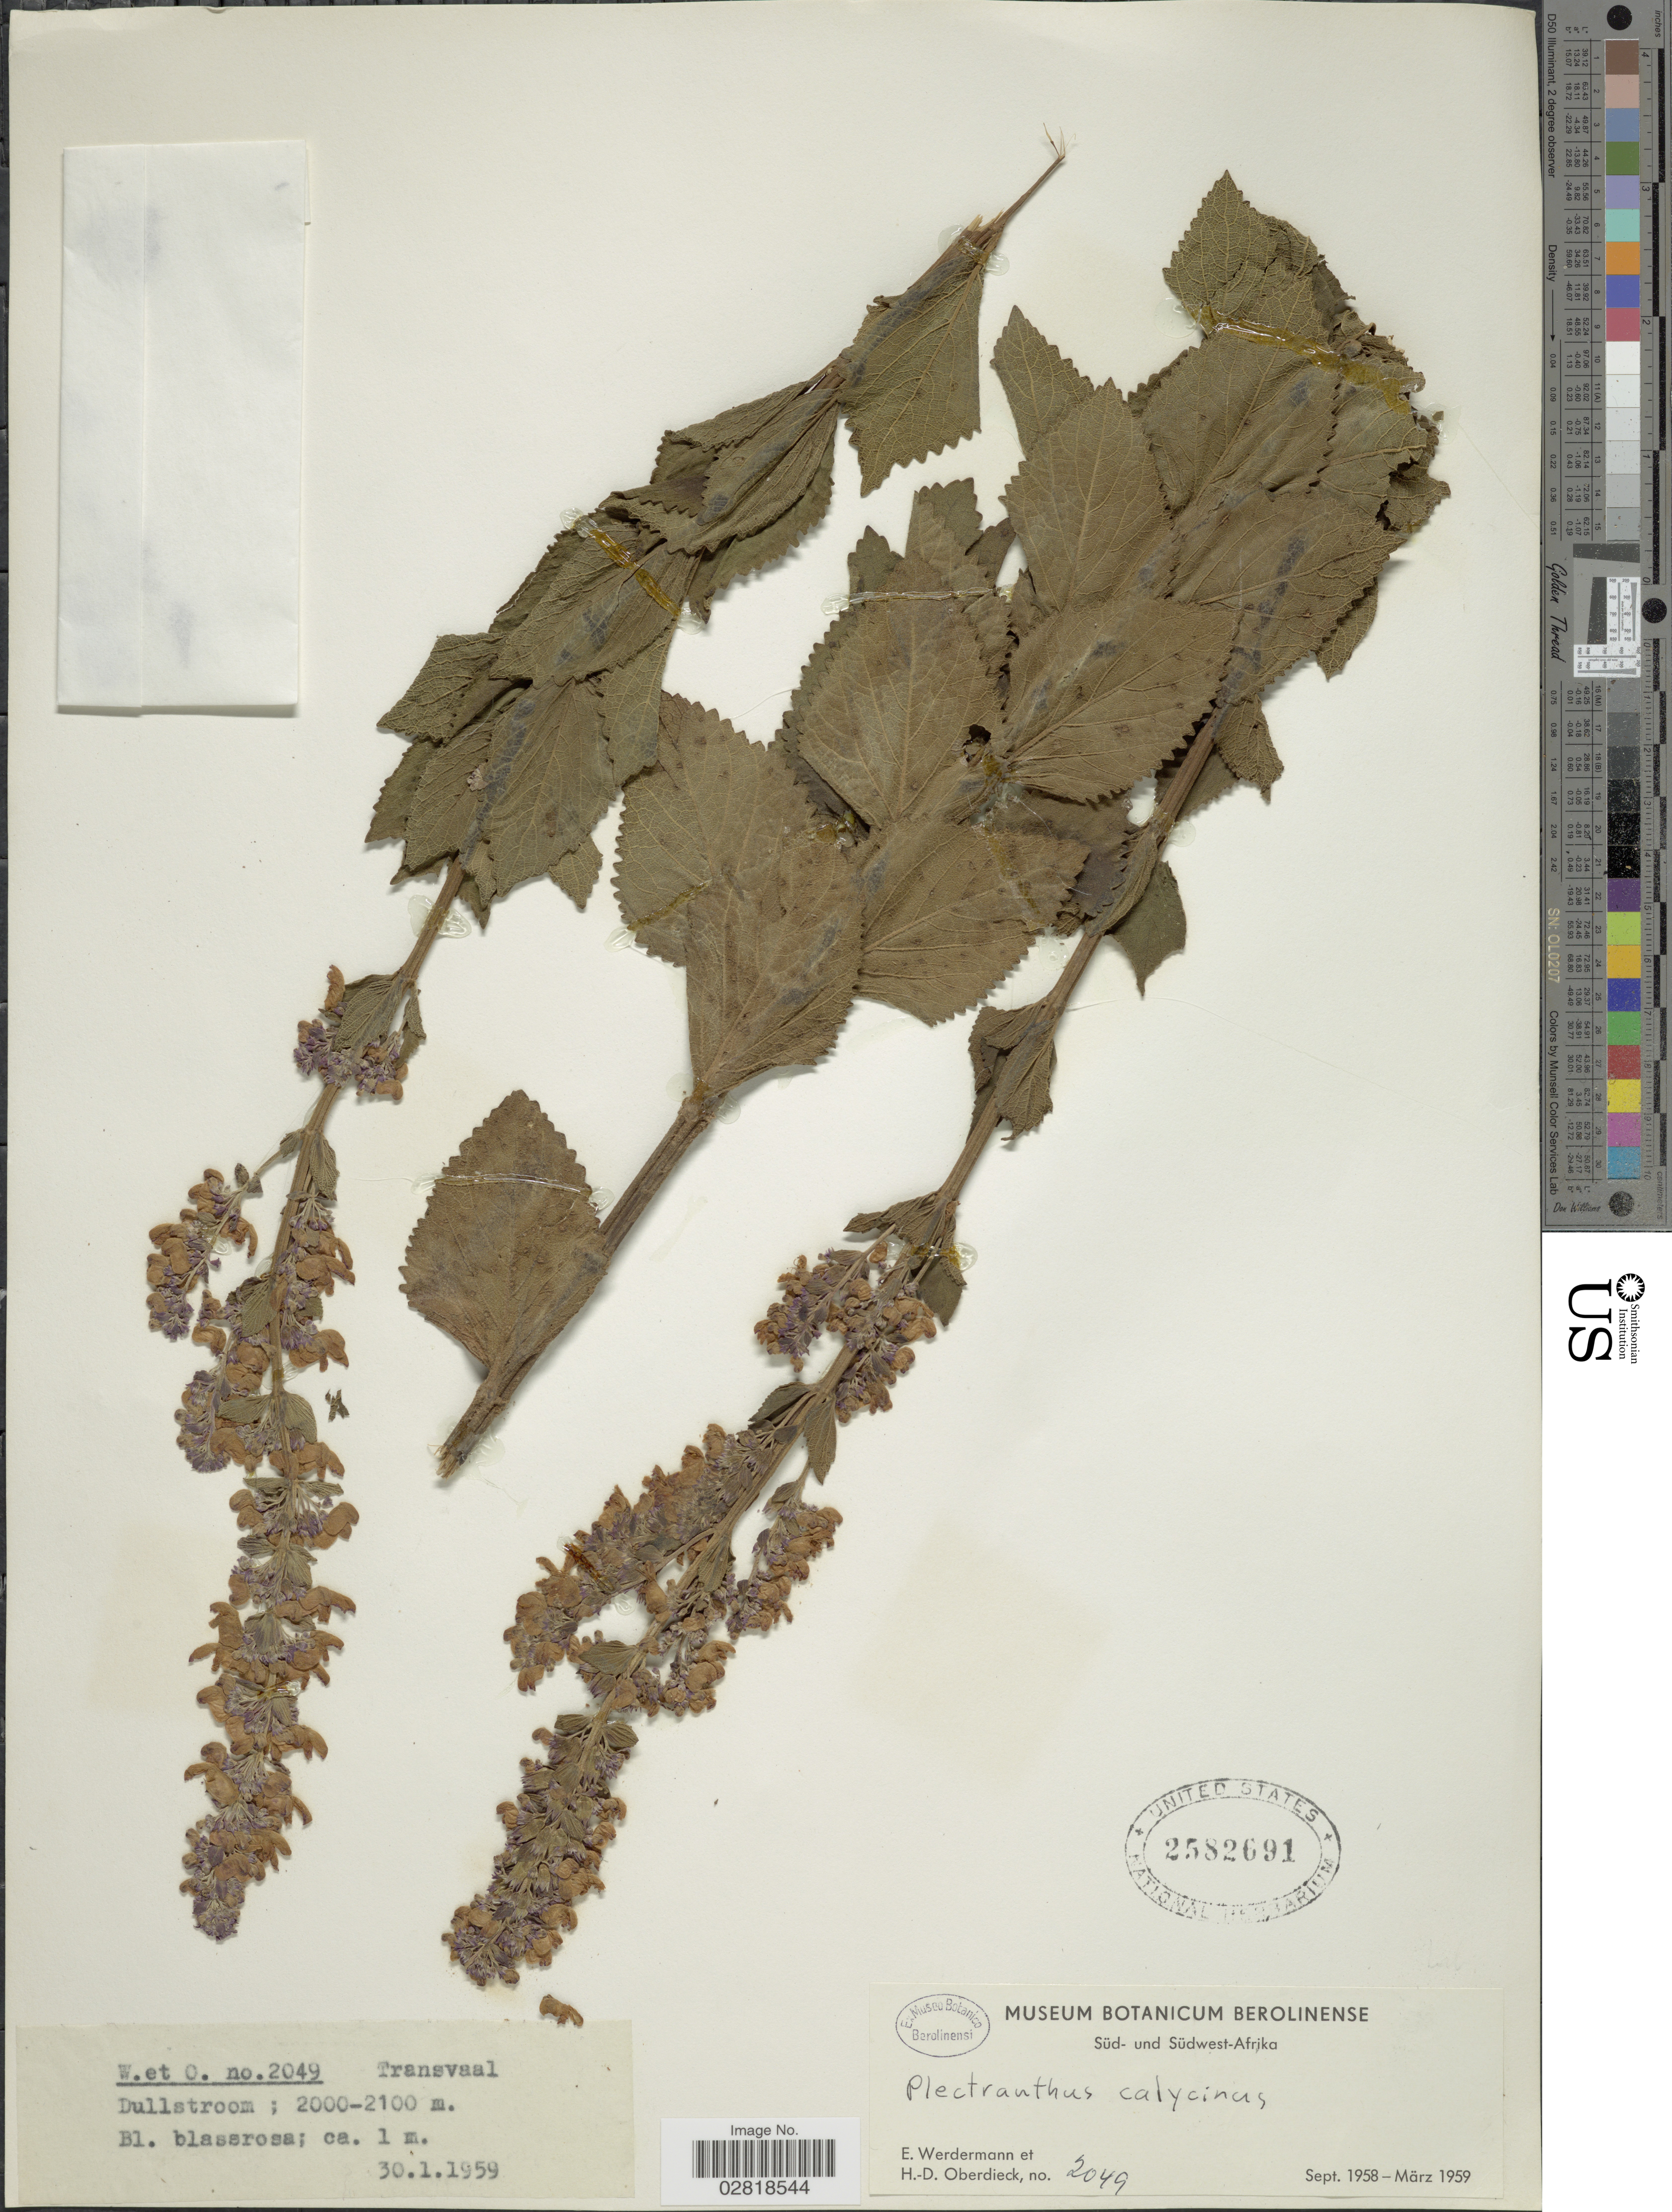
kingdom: Plantae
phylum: Tracheophyta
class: Magnoliopsida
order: Lamiales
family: Lamiaceae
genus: Plectranthus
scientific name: Plectranthus calycinus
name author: Benth.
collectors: E. Werdermann & H. Oberdieck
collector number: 2049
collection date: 1959-01-30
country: South Africa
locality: Transvaal, Dullstroom.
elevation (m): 2000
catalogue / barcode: US 2582691